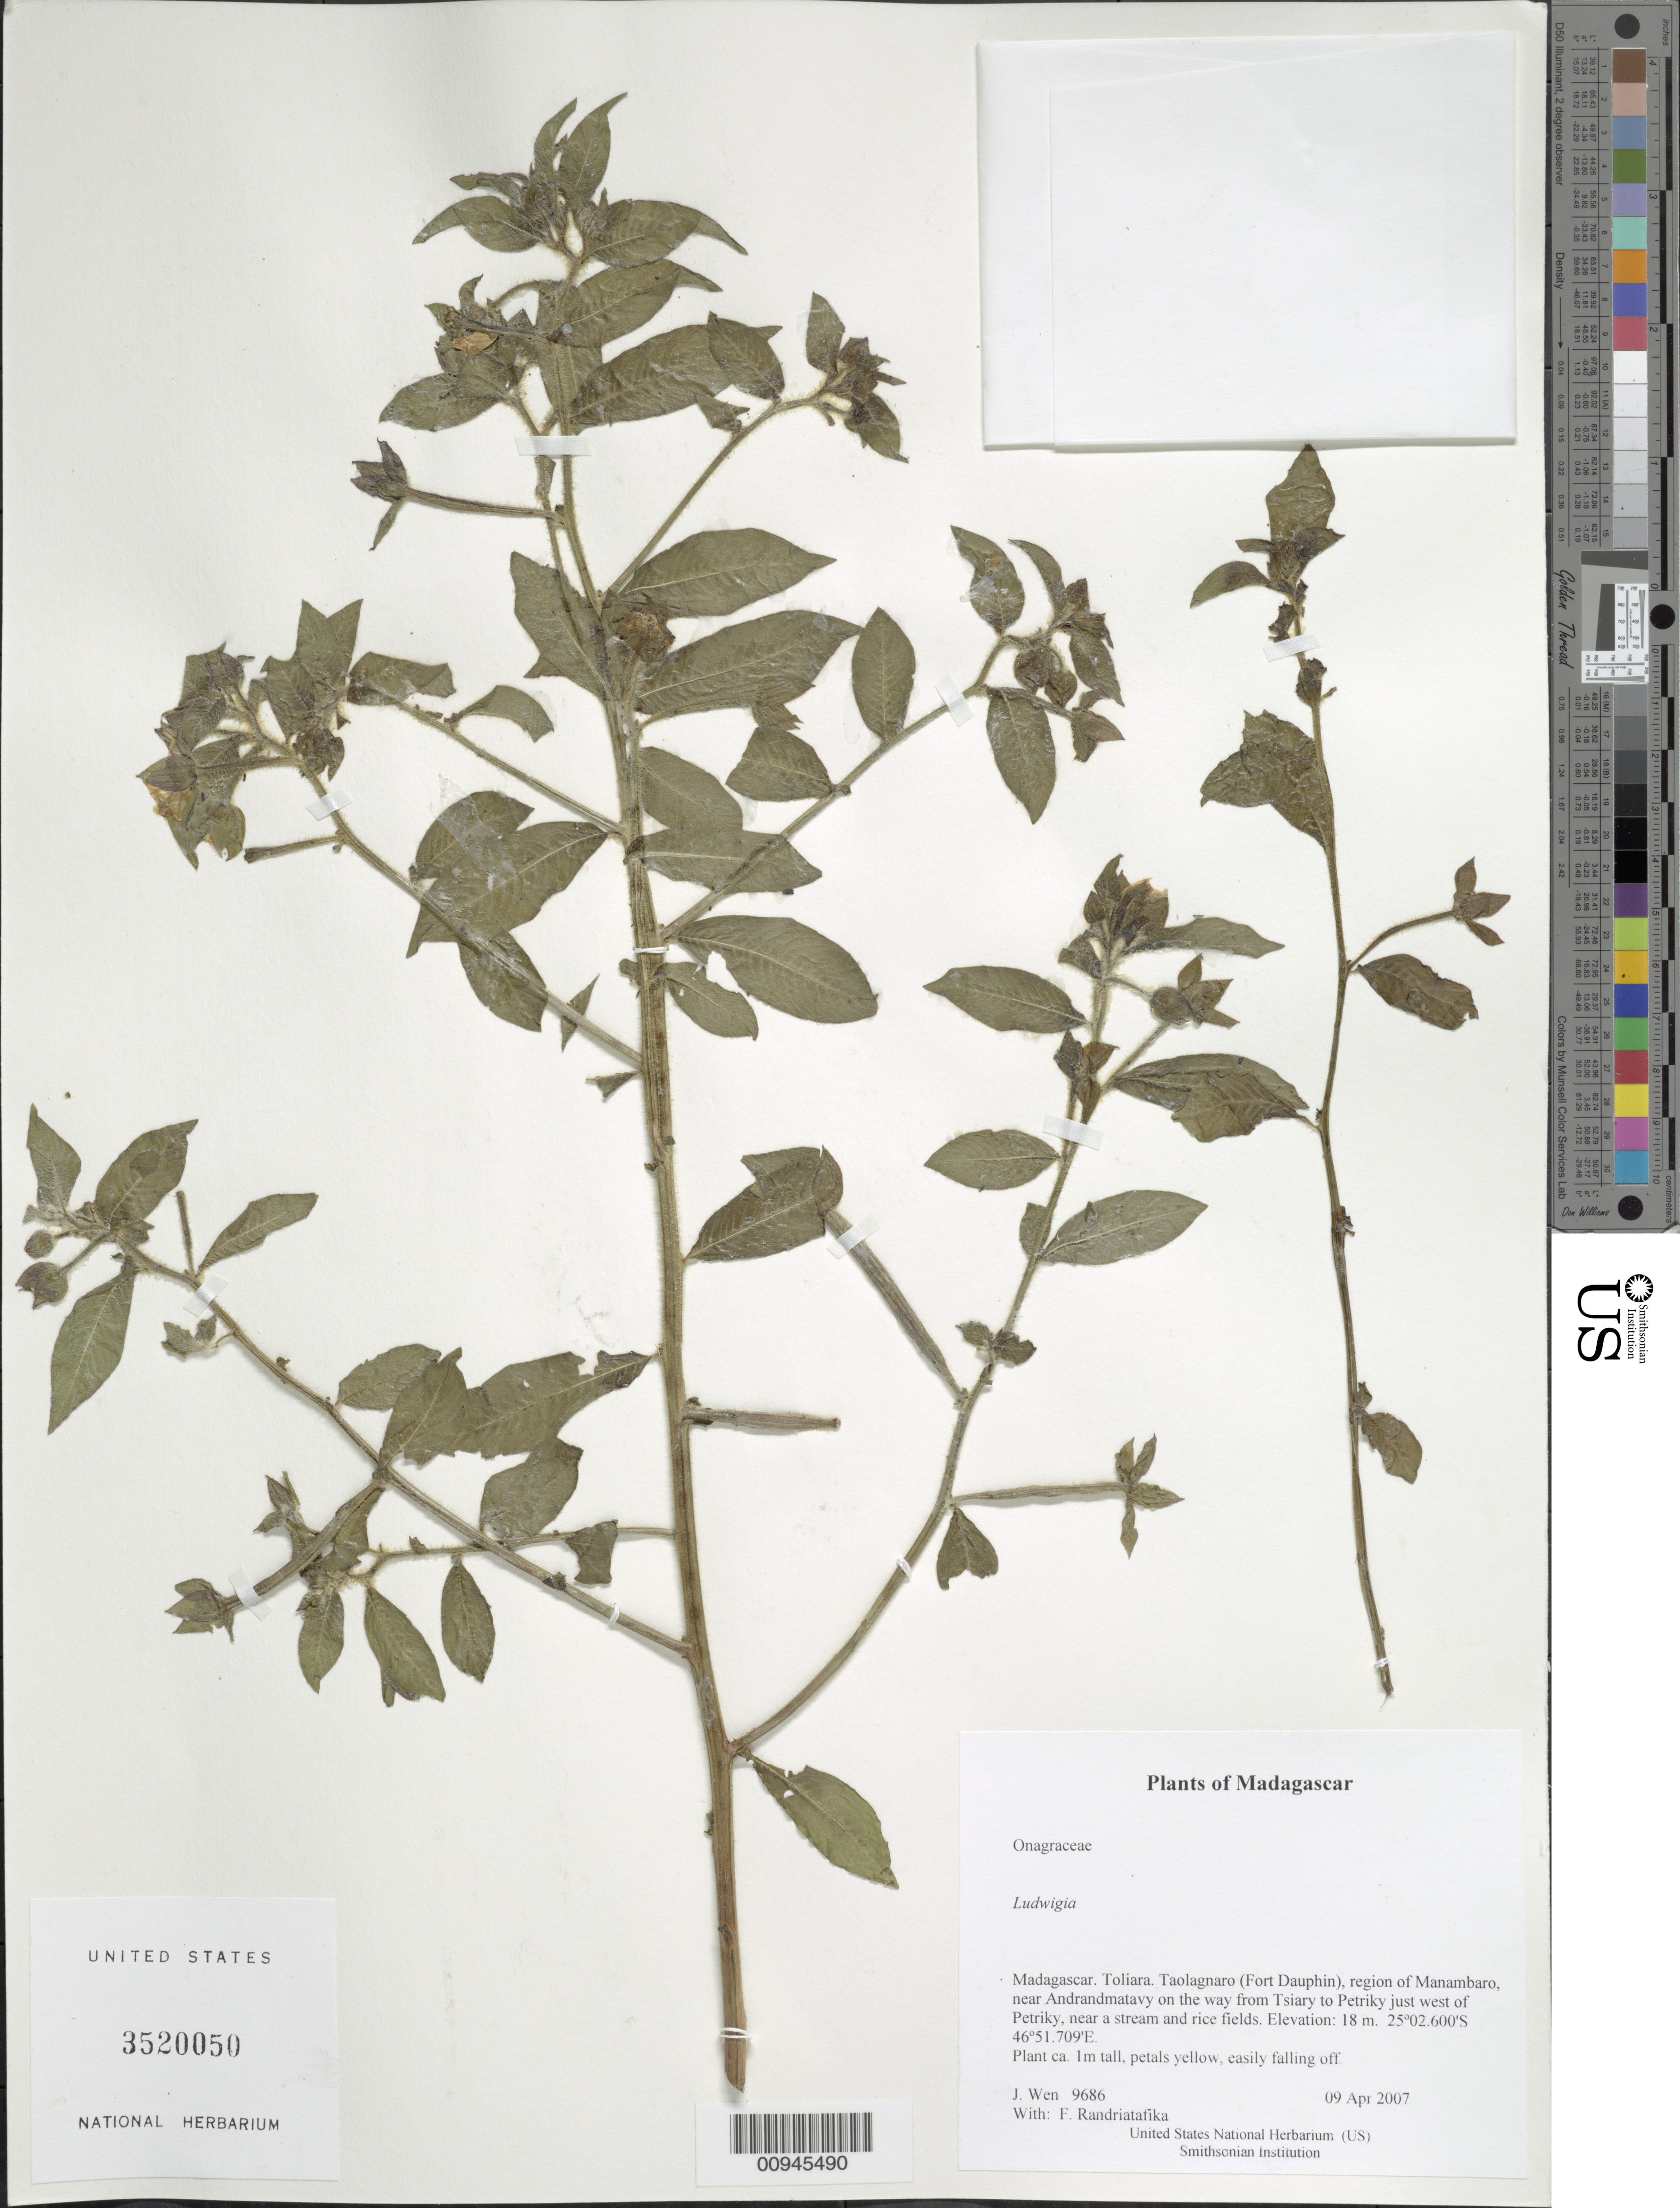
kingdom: Plantae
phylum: Tracheophyta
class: Magnoliopsida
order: Myrtales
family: Onagraceae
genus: Ludwigia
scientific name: Ludwigia sp.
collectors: J. Wen & F. Randriatafika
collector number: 9686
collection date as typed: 09 Apr 2007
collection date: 2007-04-09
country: Madagascar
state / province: Anosy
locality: Taolagnaro (Fort Dauphin), region of Manambaro, near Andrandmatavy on the way from Tsiary to Petriky just west of Petriky, near a stream and rice fields.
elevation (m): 18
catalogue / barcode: US 3520050